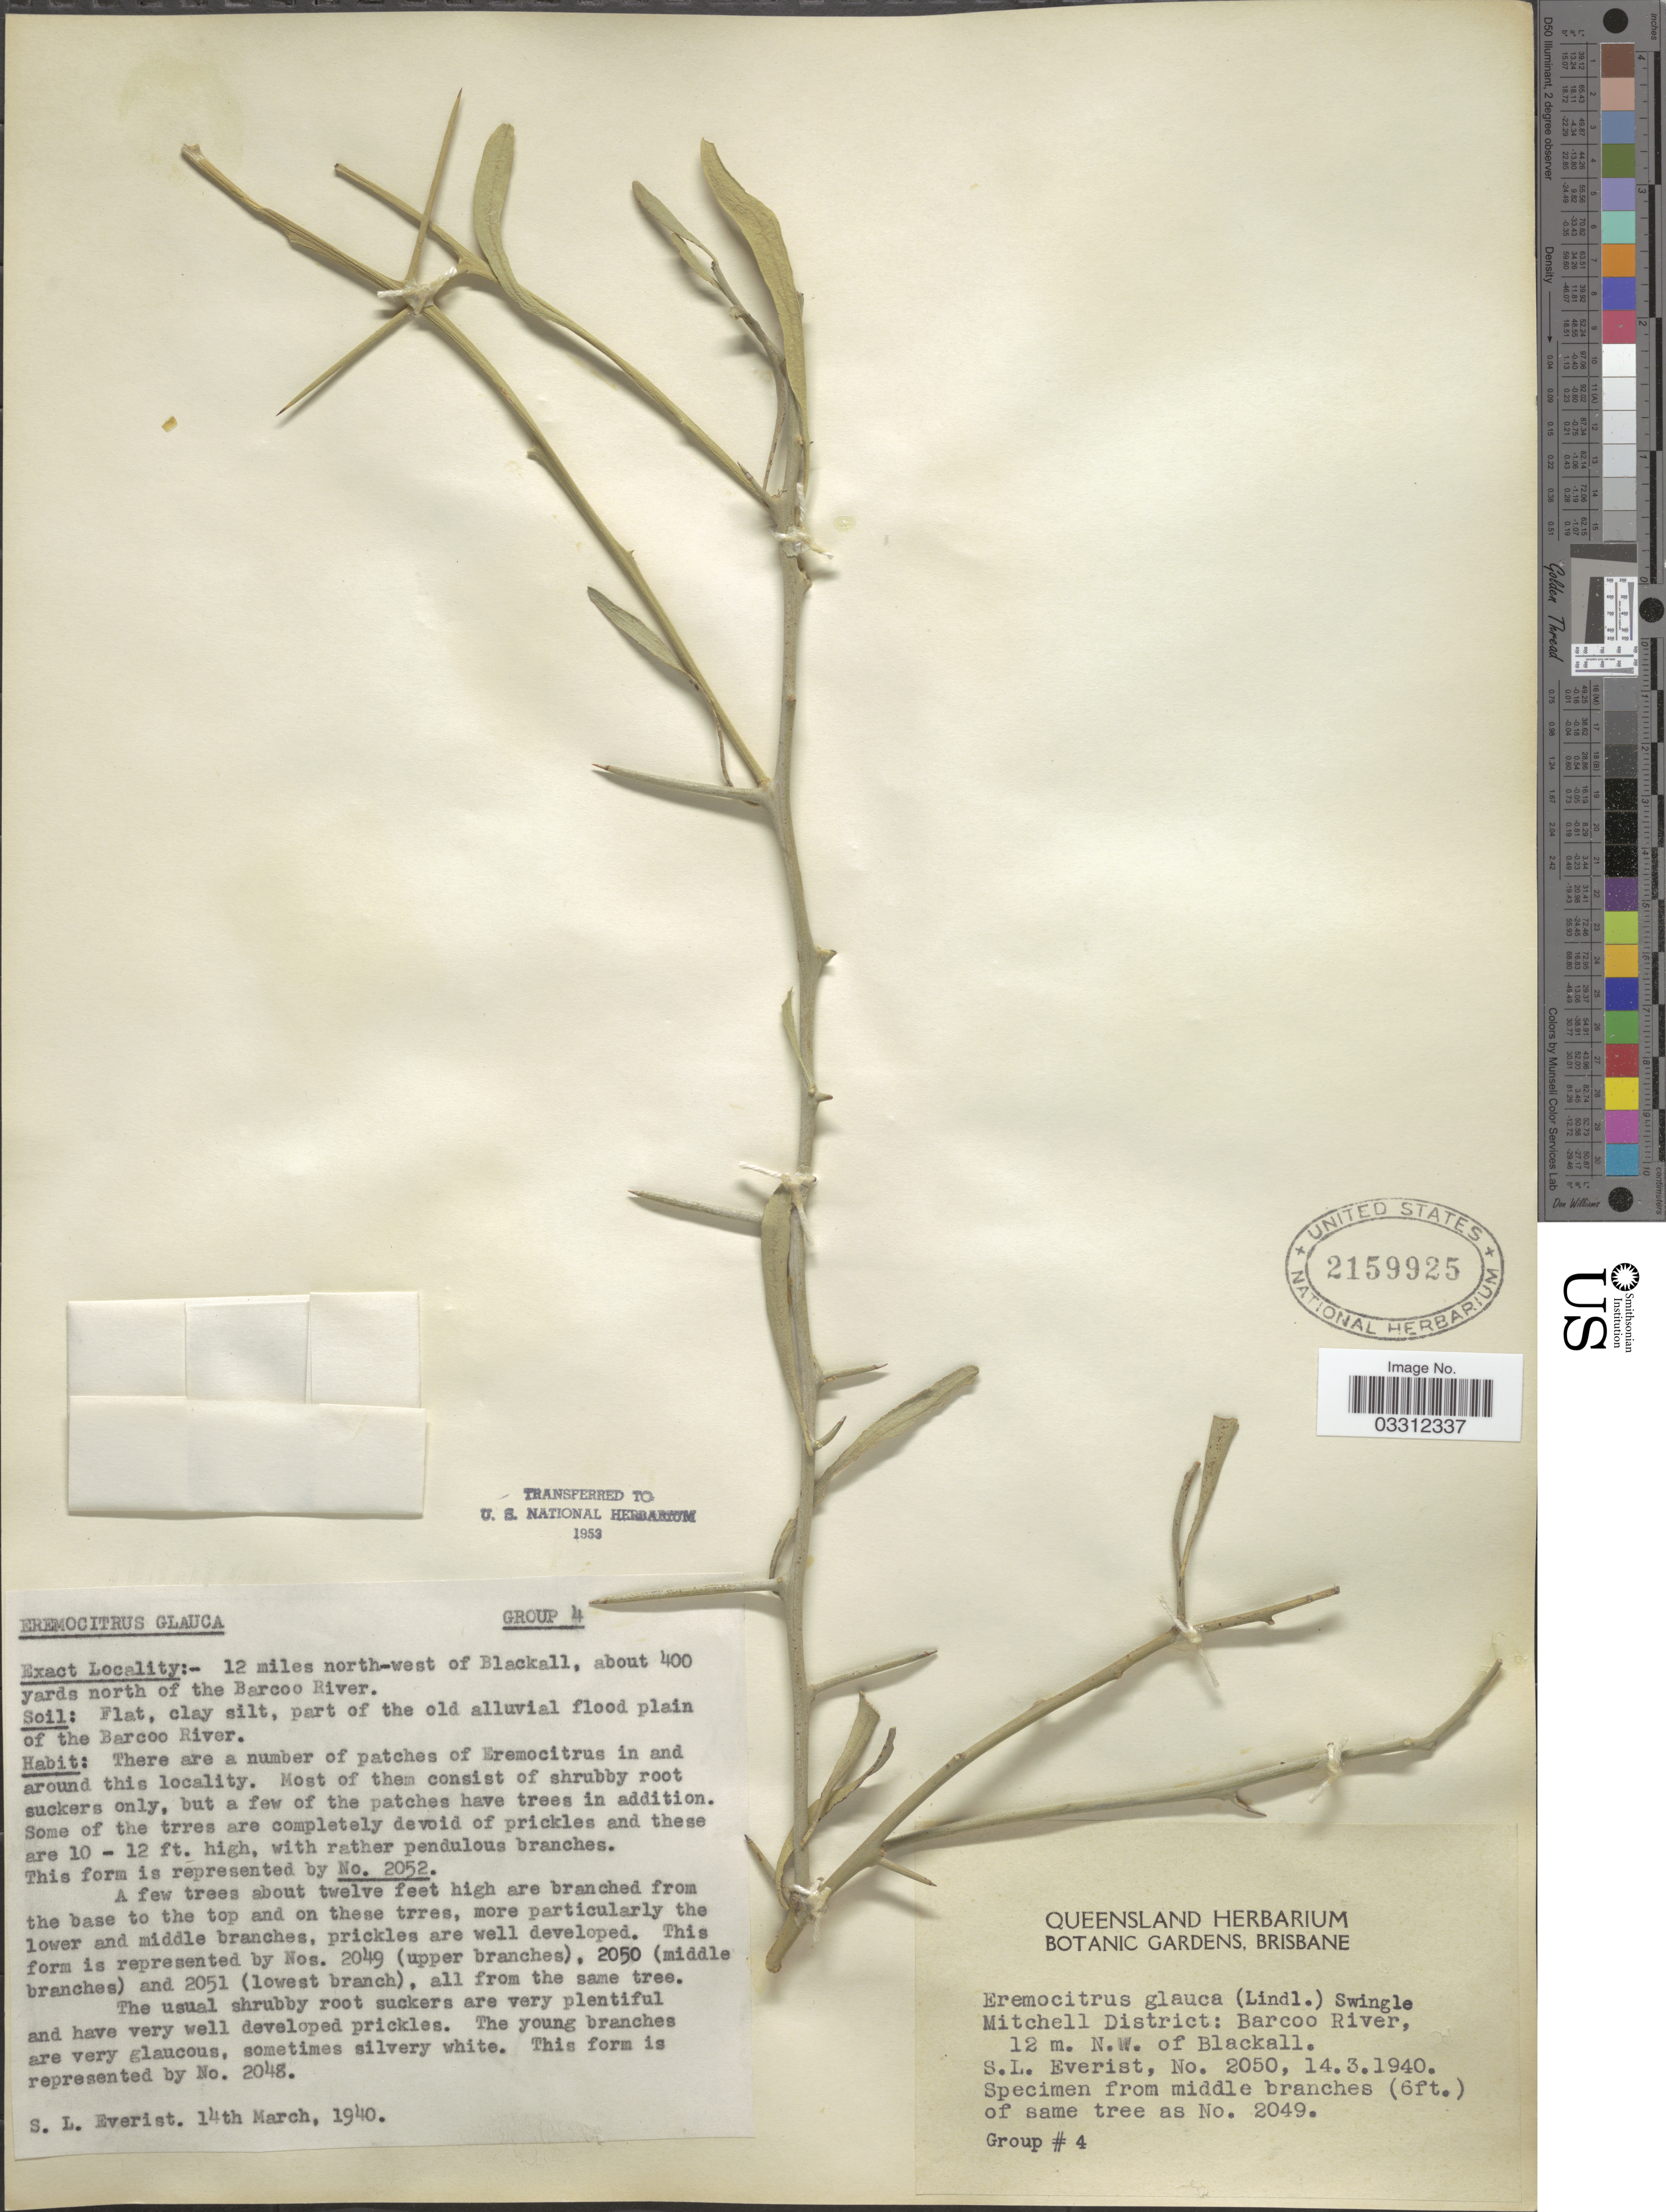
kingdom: Plantae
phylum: Tracheophyta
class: Magnoliopsida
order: Sapindales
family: Rutaceae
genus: Citrus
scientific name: Citrus glauca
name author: (Lindl.) Burkill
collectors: S. Everist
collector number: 2050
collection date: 1940-03-14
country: Australia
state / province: Queensland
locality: Mitchell District: 12 miles north-west of Blackall, about 400 yards north of the Barcoo River.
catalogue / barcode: US 2159925